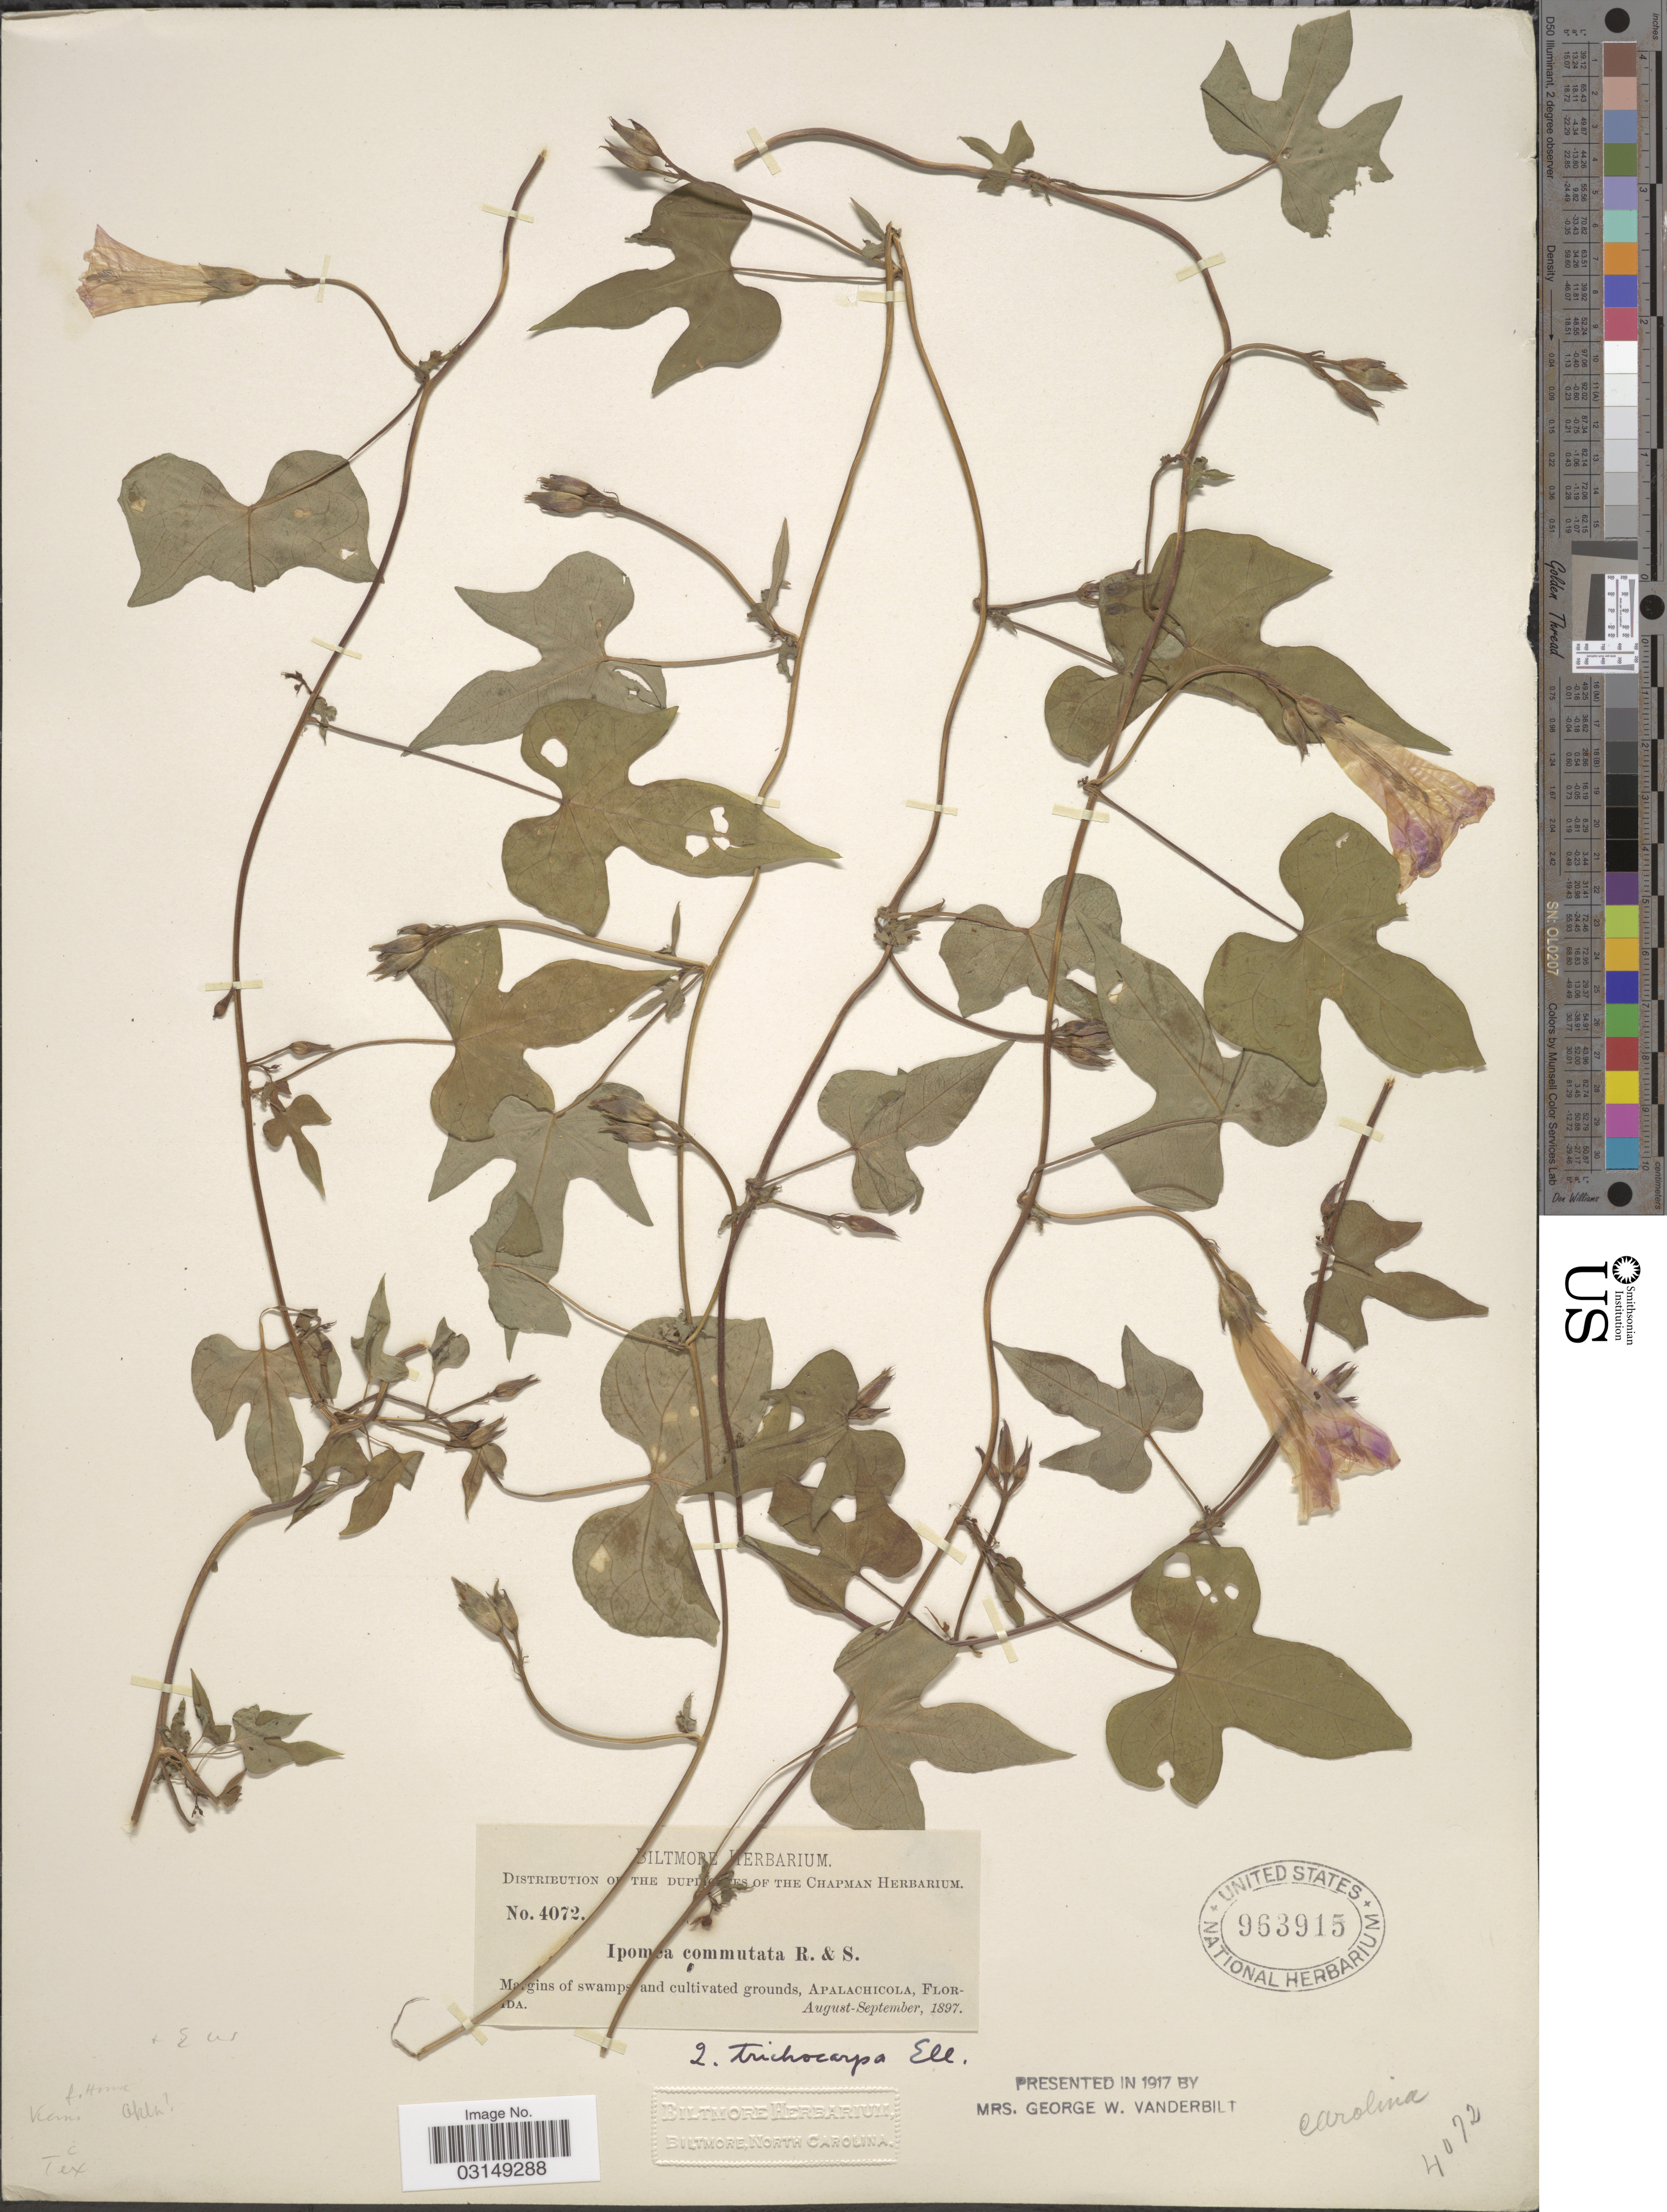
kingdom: Plantae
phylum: Tracheophyta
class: Magnoliopsida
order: Solanales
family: Convolvulaceae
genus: Ipomoea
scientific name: Ipomoea trichocarpa var. trichocarpa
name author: Elliott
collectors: ex herb. Biltmore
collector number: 4072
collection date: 1897-08/1897-09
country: United States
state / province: Florida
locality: Apalachicola.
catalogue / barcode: US 963915